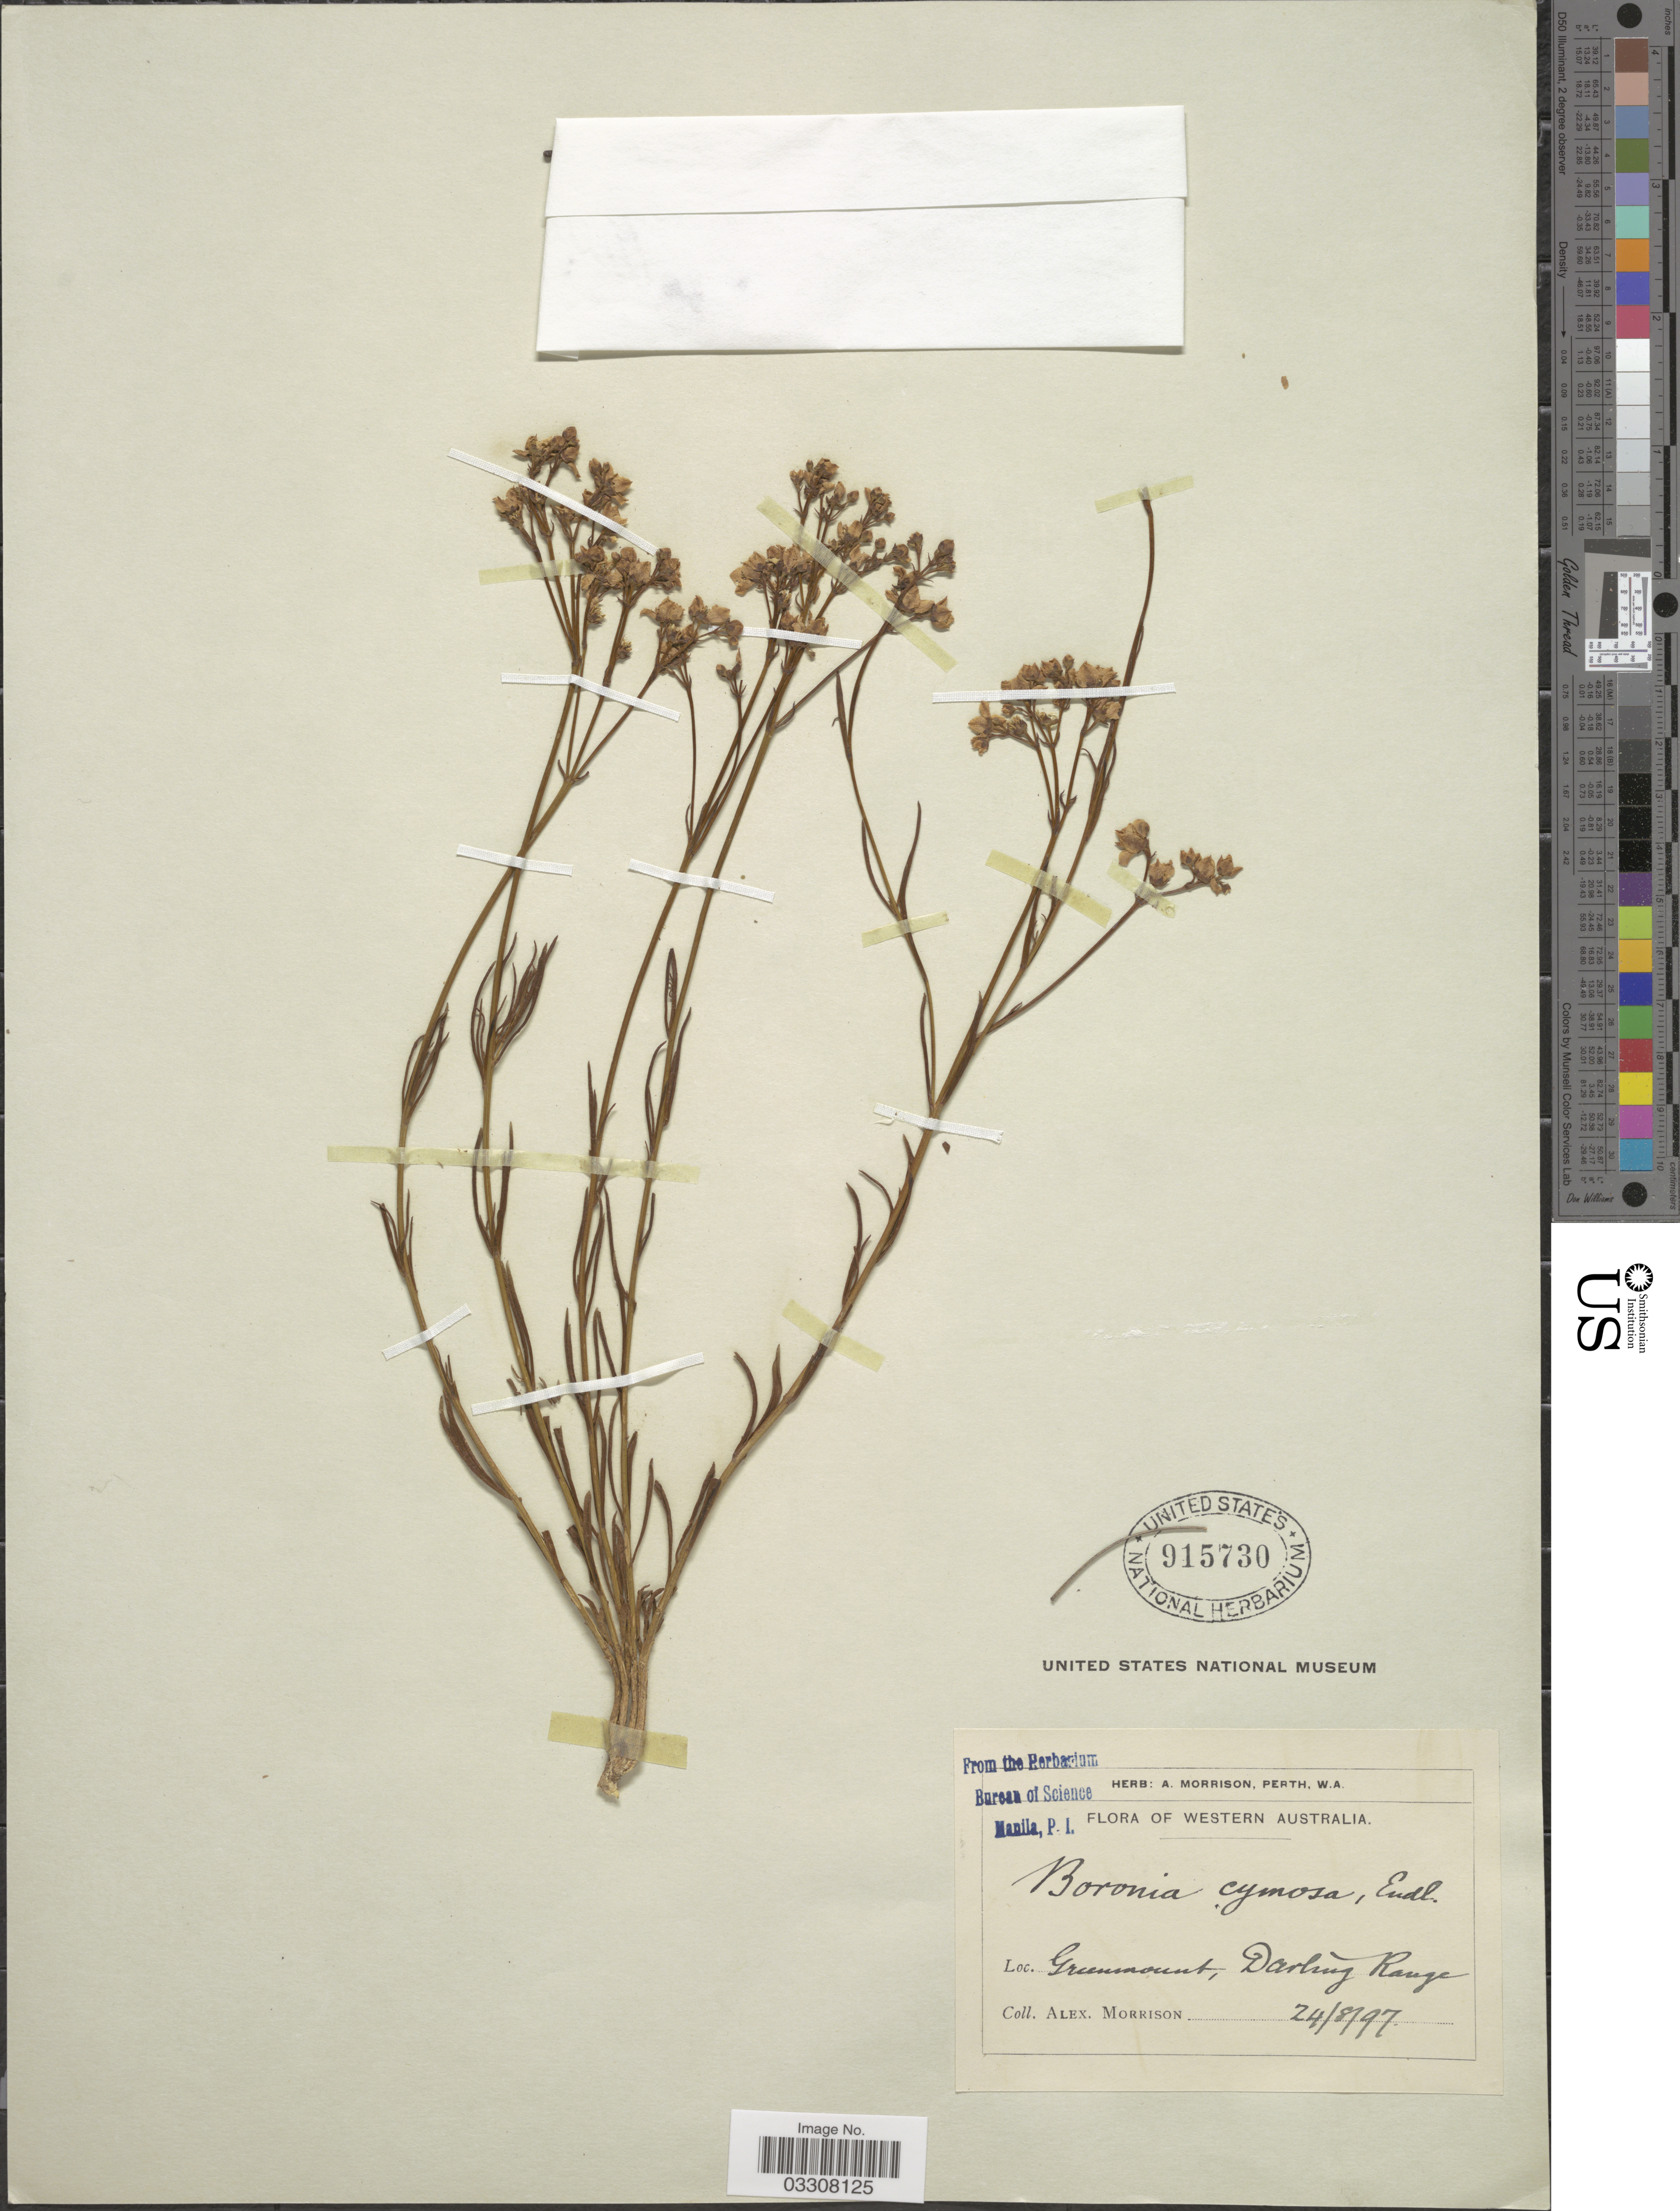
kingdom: Plantae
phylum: Tracheophyta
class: Magnoliopsida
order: Sapindales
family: Rutaceae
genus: Boronia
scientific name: Boronia cymosa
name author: Endl.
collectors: A. Morrison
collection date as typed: Transcribed d/m/y: 24/8/97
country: Australia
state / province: Western Australia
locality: Greenmount, Darling Range.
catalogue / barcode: US 915730